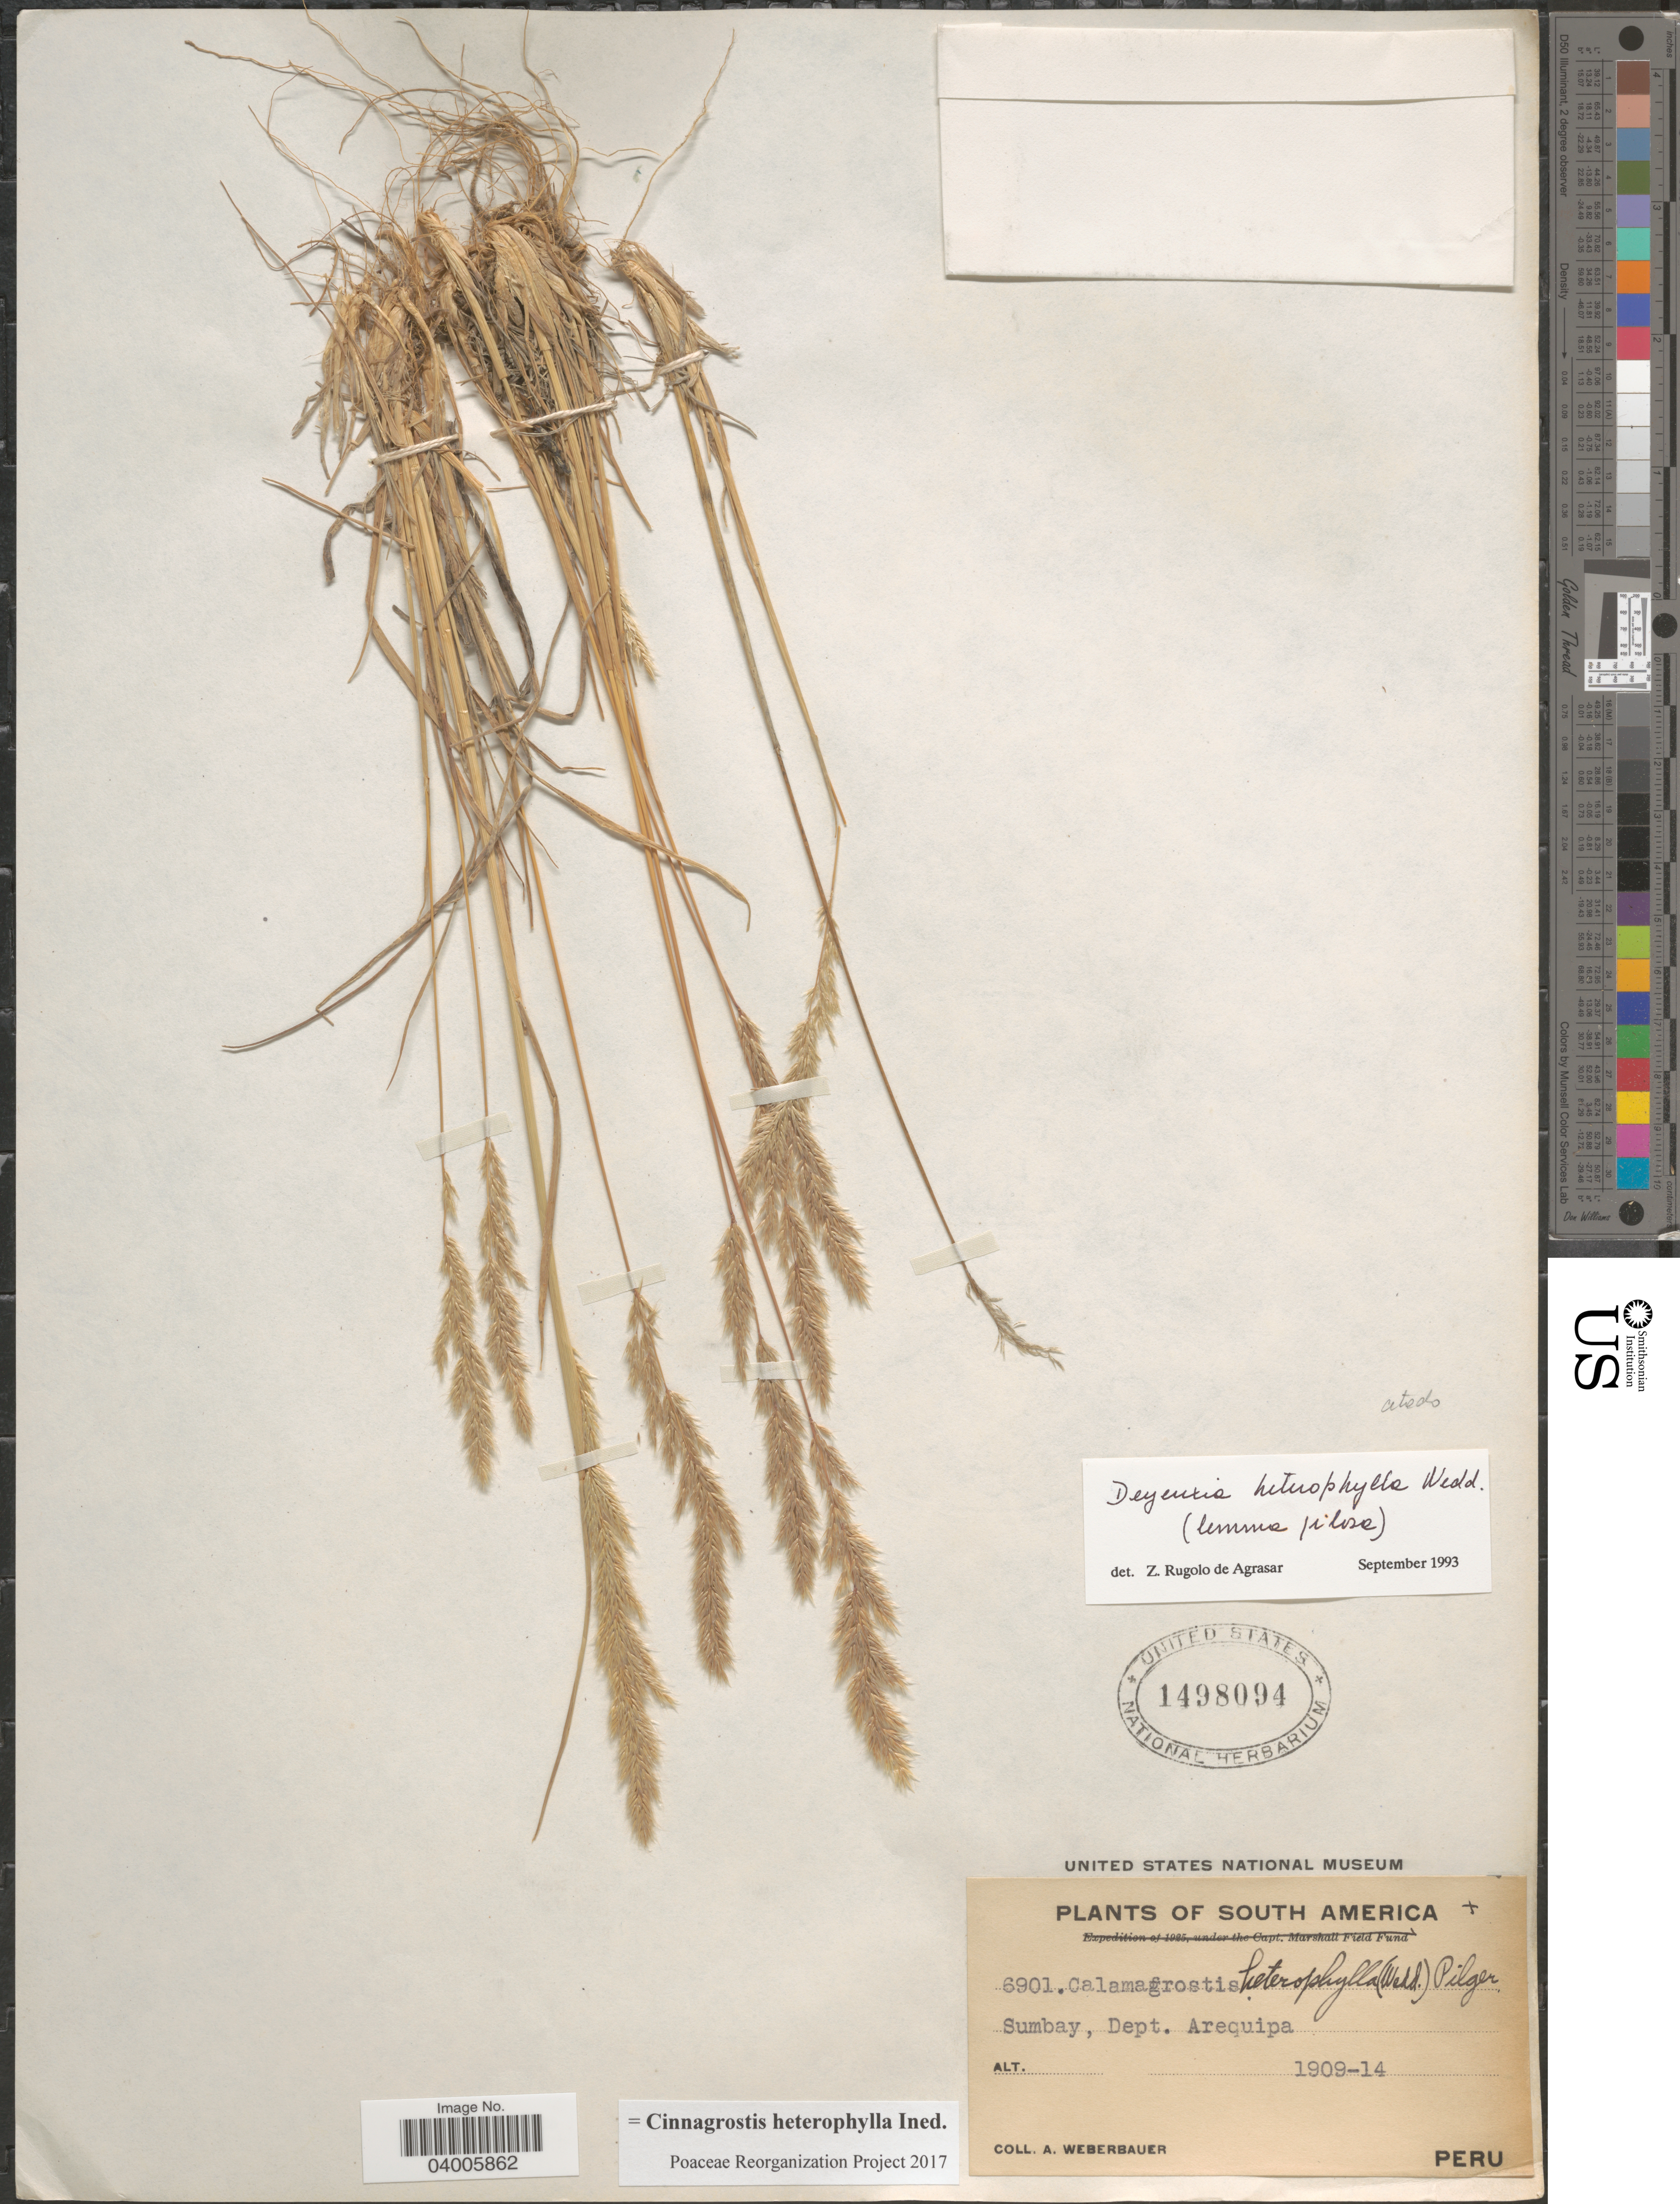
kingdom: Plantae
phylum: Tracheophyta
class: Liliopsida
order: Poales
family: Poaceae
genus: Cinnagrostis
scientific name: Cinnagrostis heterophylla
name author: (Wedd.) P.M. Peterson et al.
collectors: Weberbauer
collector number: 6901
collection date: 1909/1914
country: Peru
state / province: Arequipa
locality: Sumbay, Dept. Arequipa.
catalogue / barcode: US 1498094